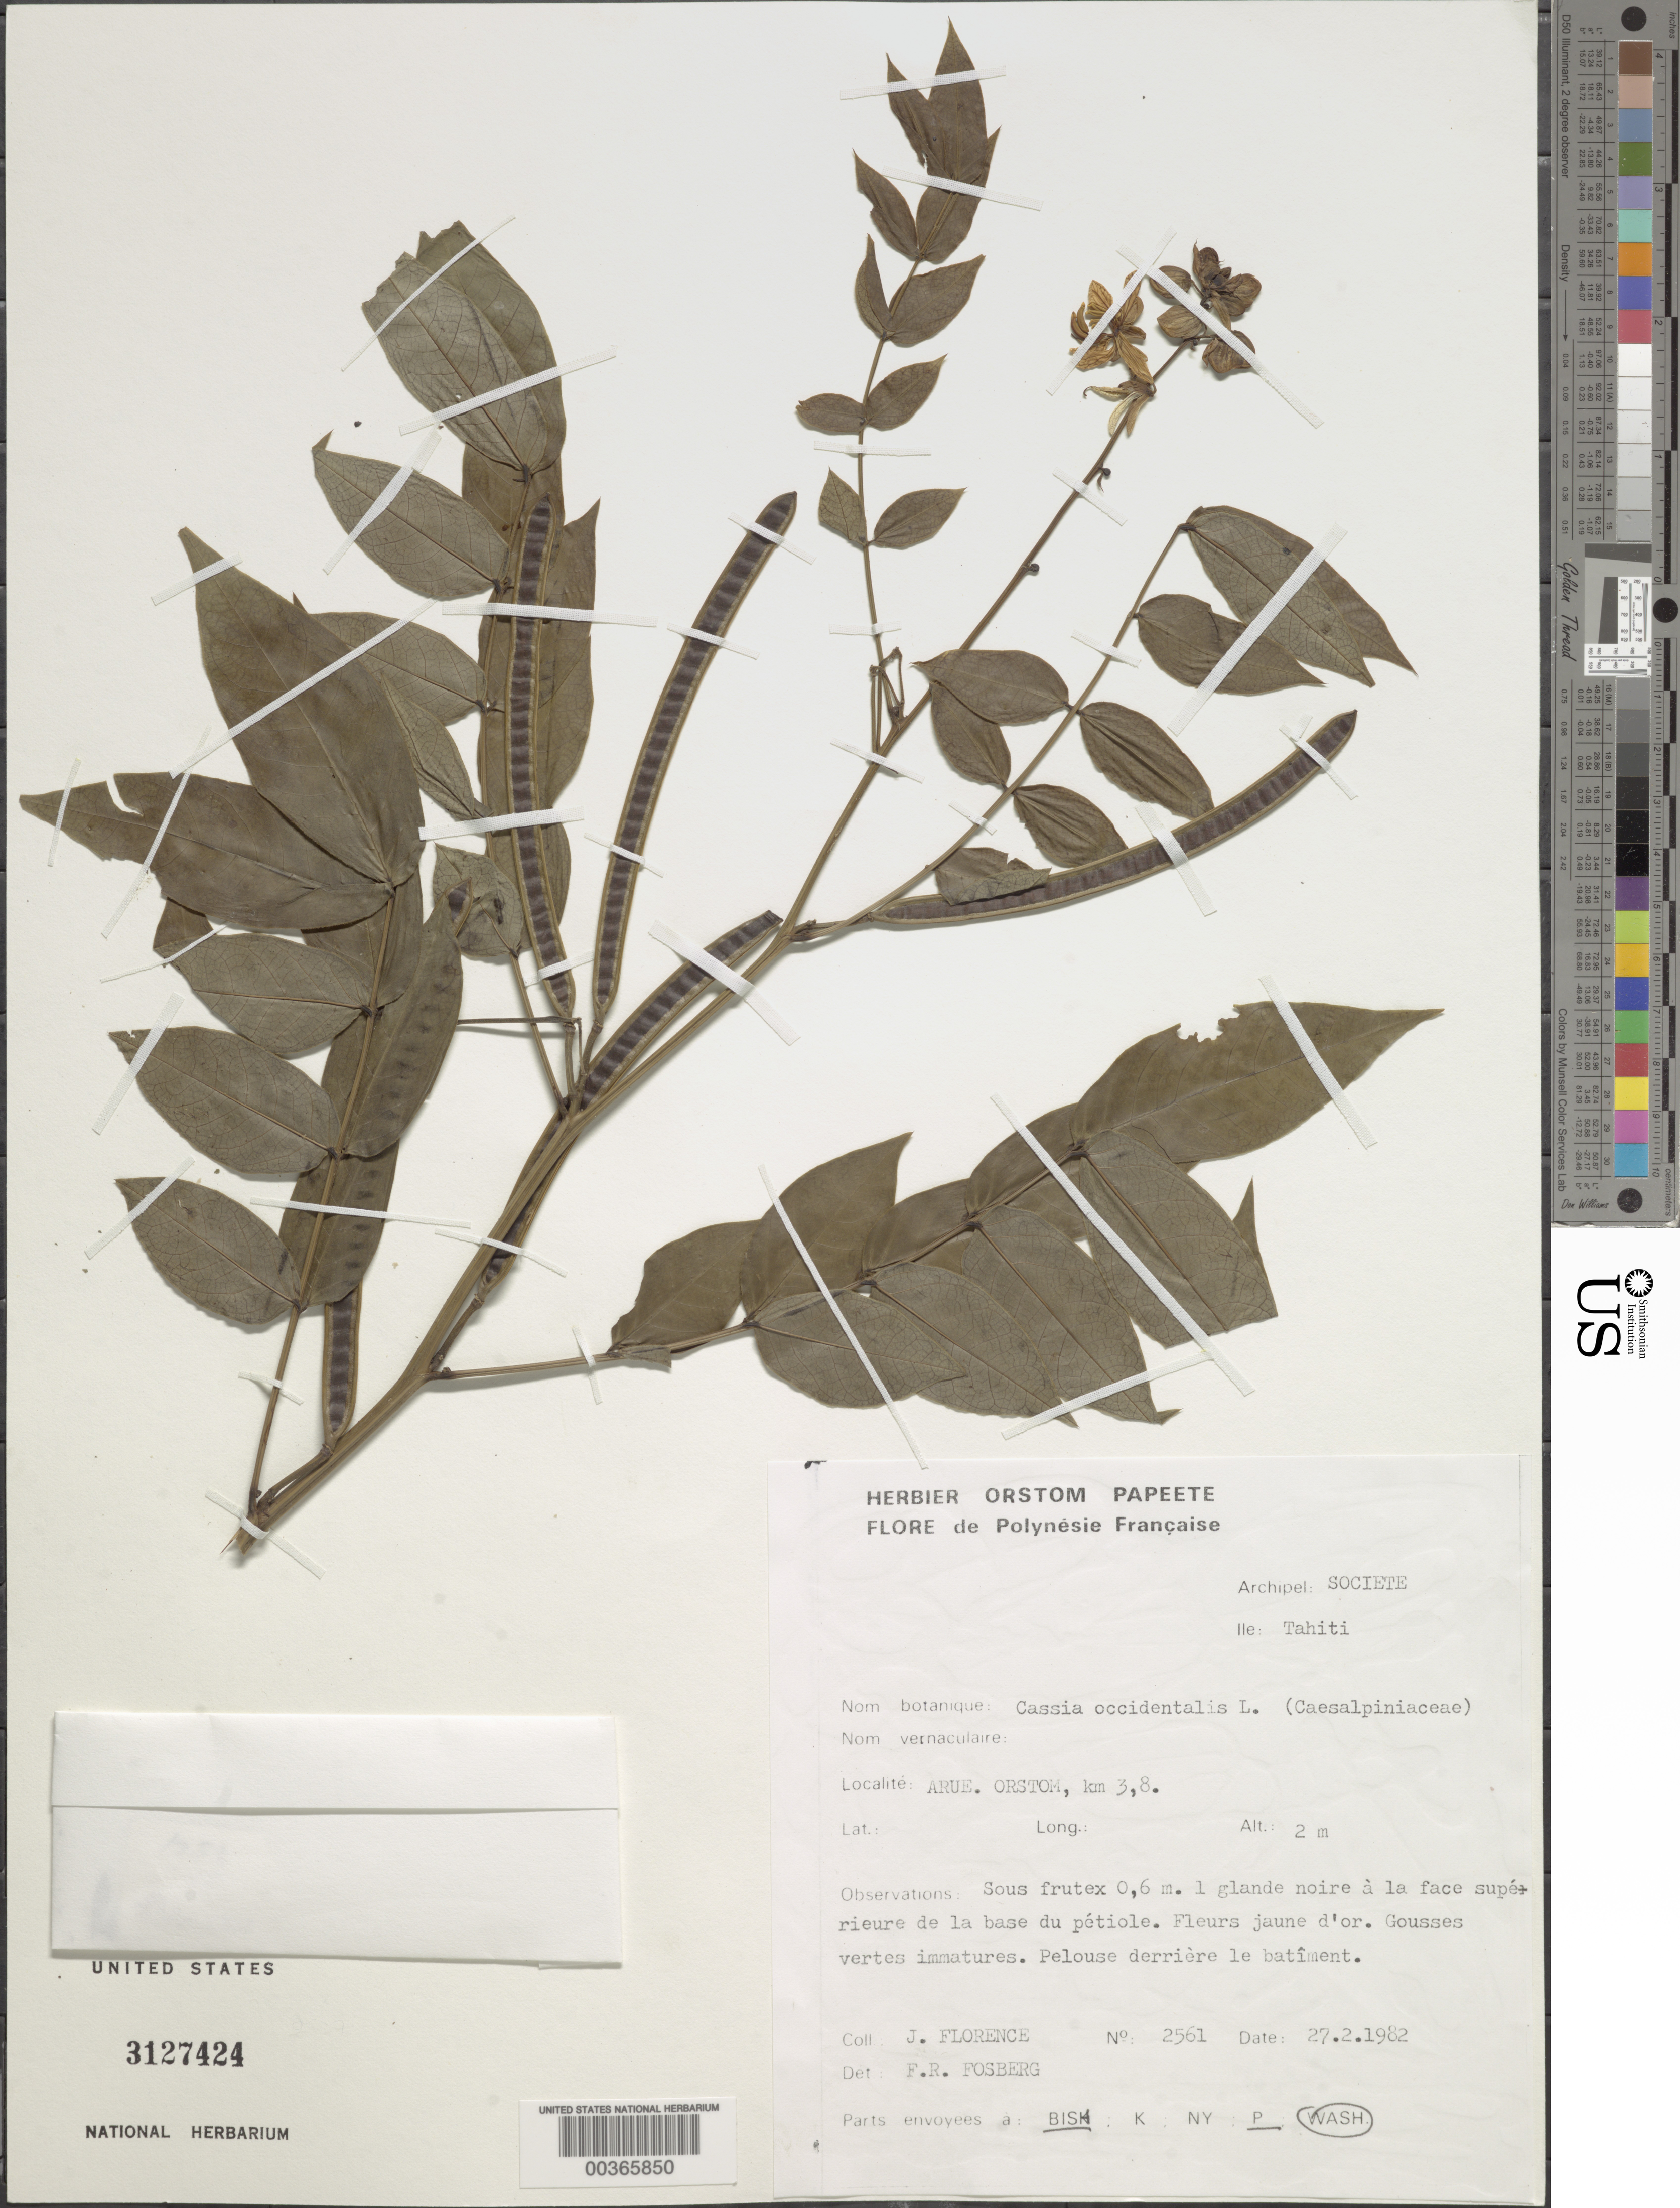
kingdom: Plantae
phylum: Tracheophyta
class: Magnoliopsida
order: Fabales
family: Fabaceae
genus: Senna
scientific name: Senna occidentalis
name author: (L.) Link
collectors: J. Florence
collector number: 2561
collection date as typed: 27 Feb 1982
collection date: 1982-02-27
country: French Polynesia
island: Tahiti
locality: Arue. orstom, km3.8 [Society Is.]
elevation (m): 2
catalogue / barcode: US 3127424